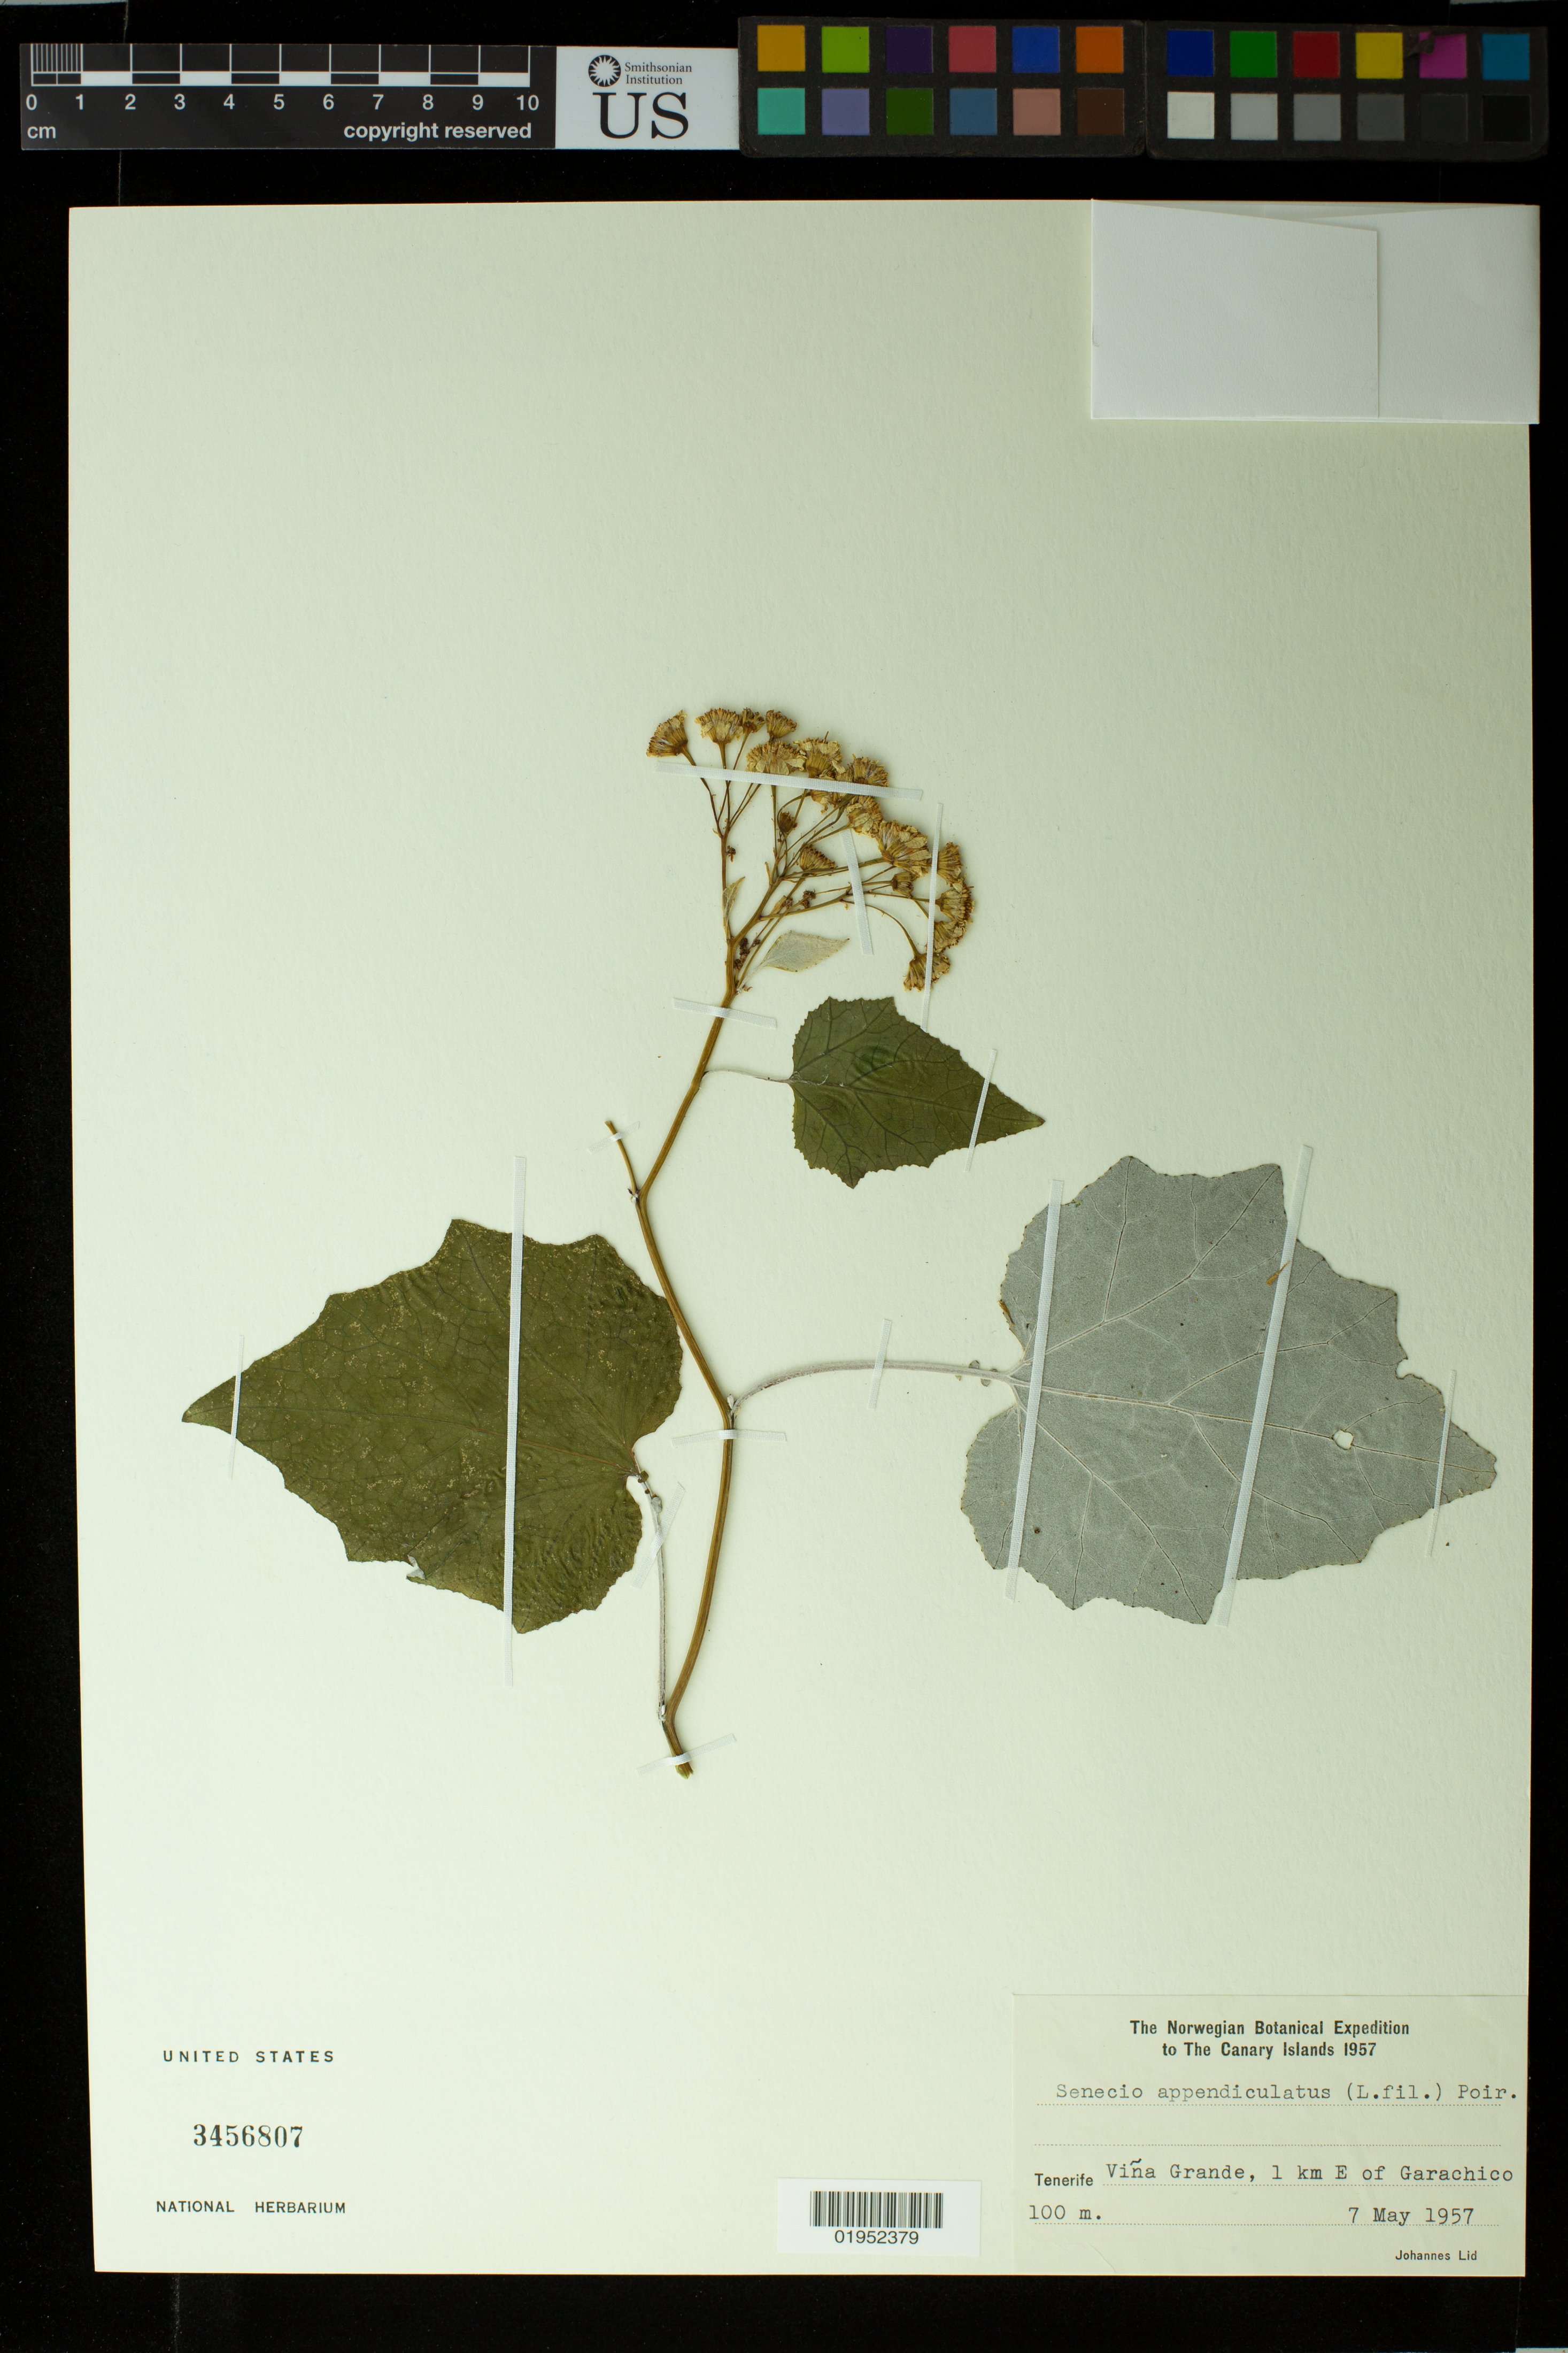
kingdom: Plantae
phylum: Tracheophyta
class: Magnoliopsida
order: Asterales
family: Asteraceae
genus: Senecio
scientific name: Senecio appendiculatus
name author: Poir.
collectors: J. Lid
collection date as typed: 7 May 1957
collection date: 1957-05-07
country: Spain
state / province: Canarias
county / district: Tenerife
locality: Vina Grande, 1 km E of Garachico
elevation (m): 100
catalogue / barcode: US 3456807